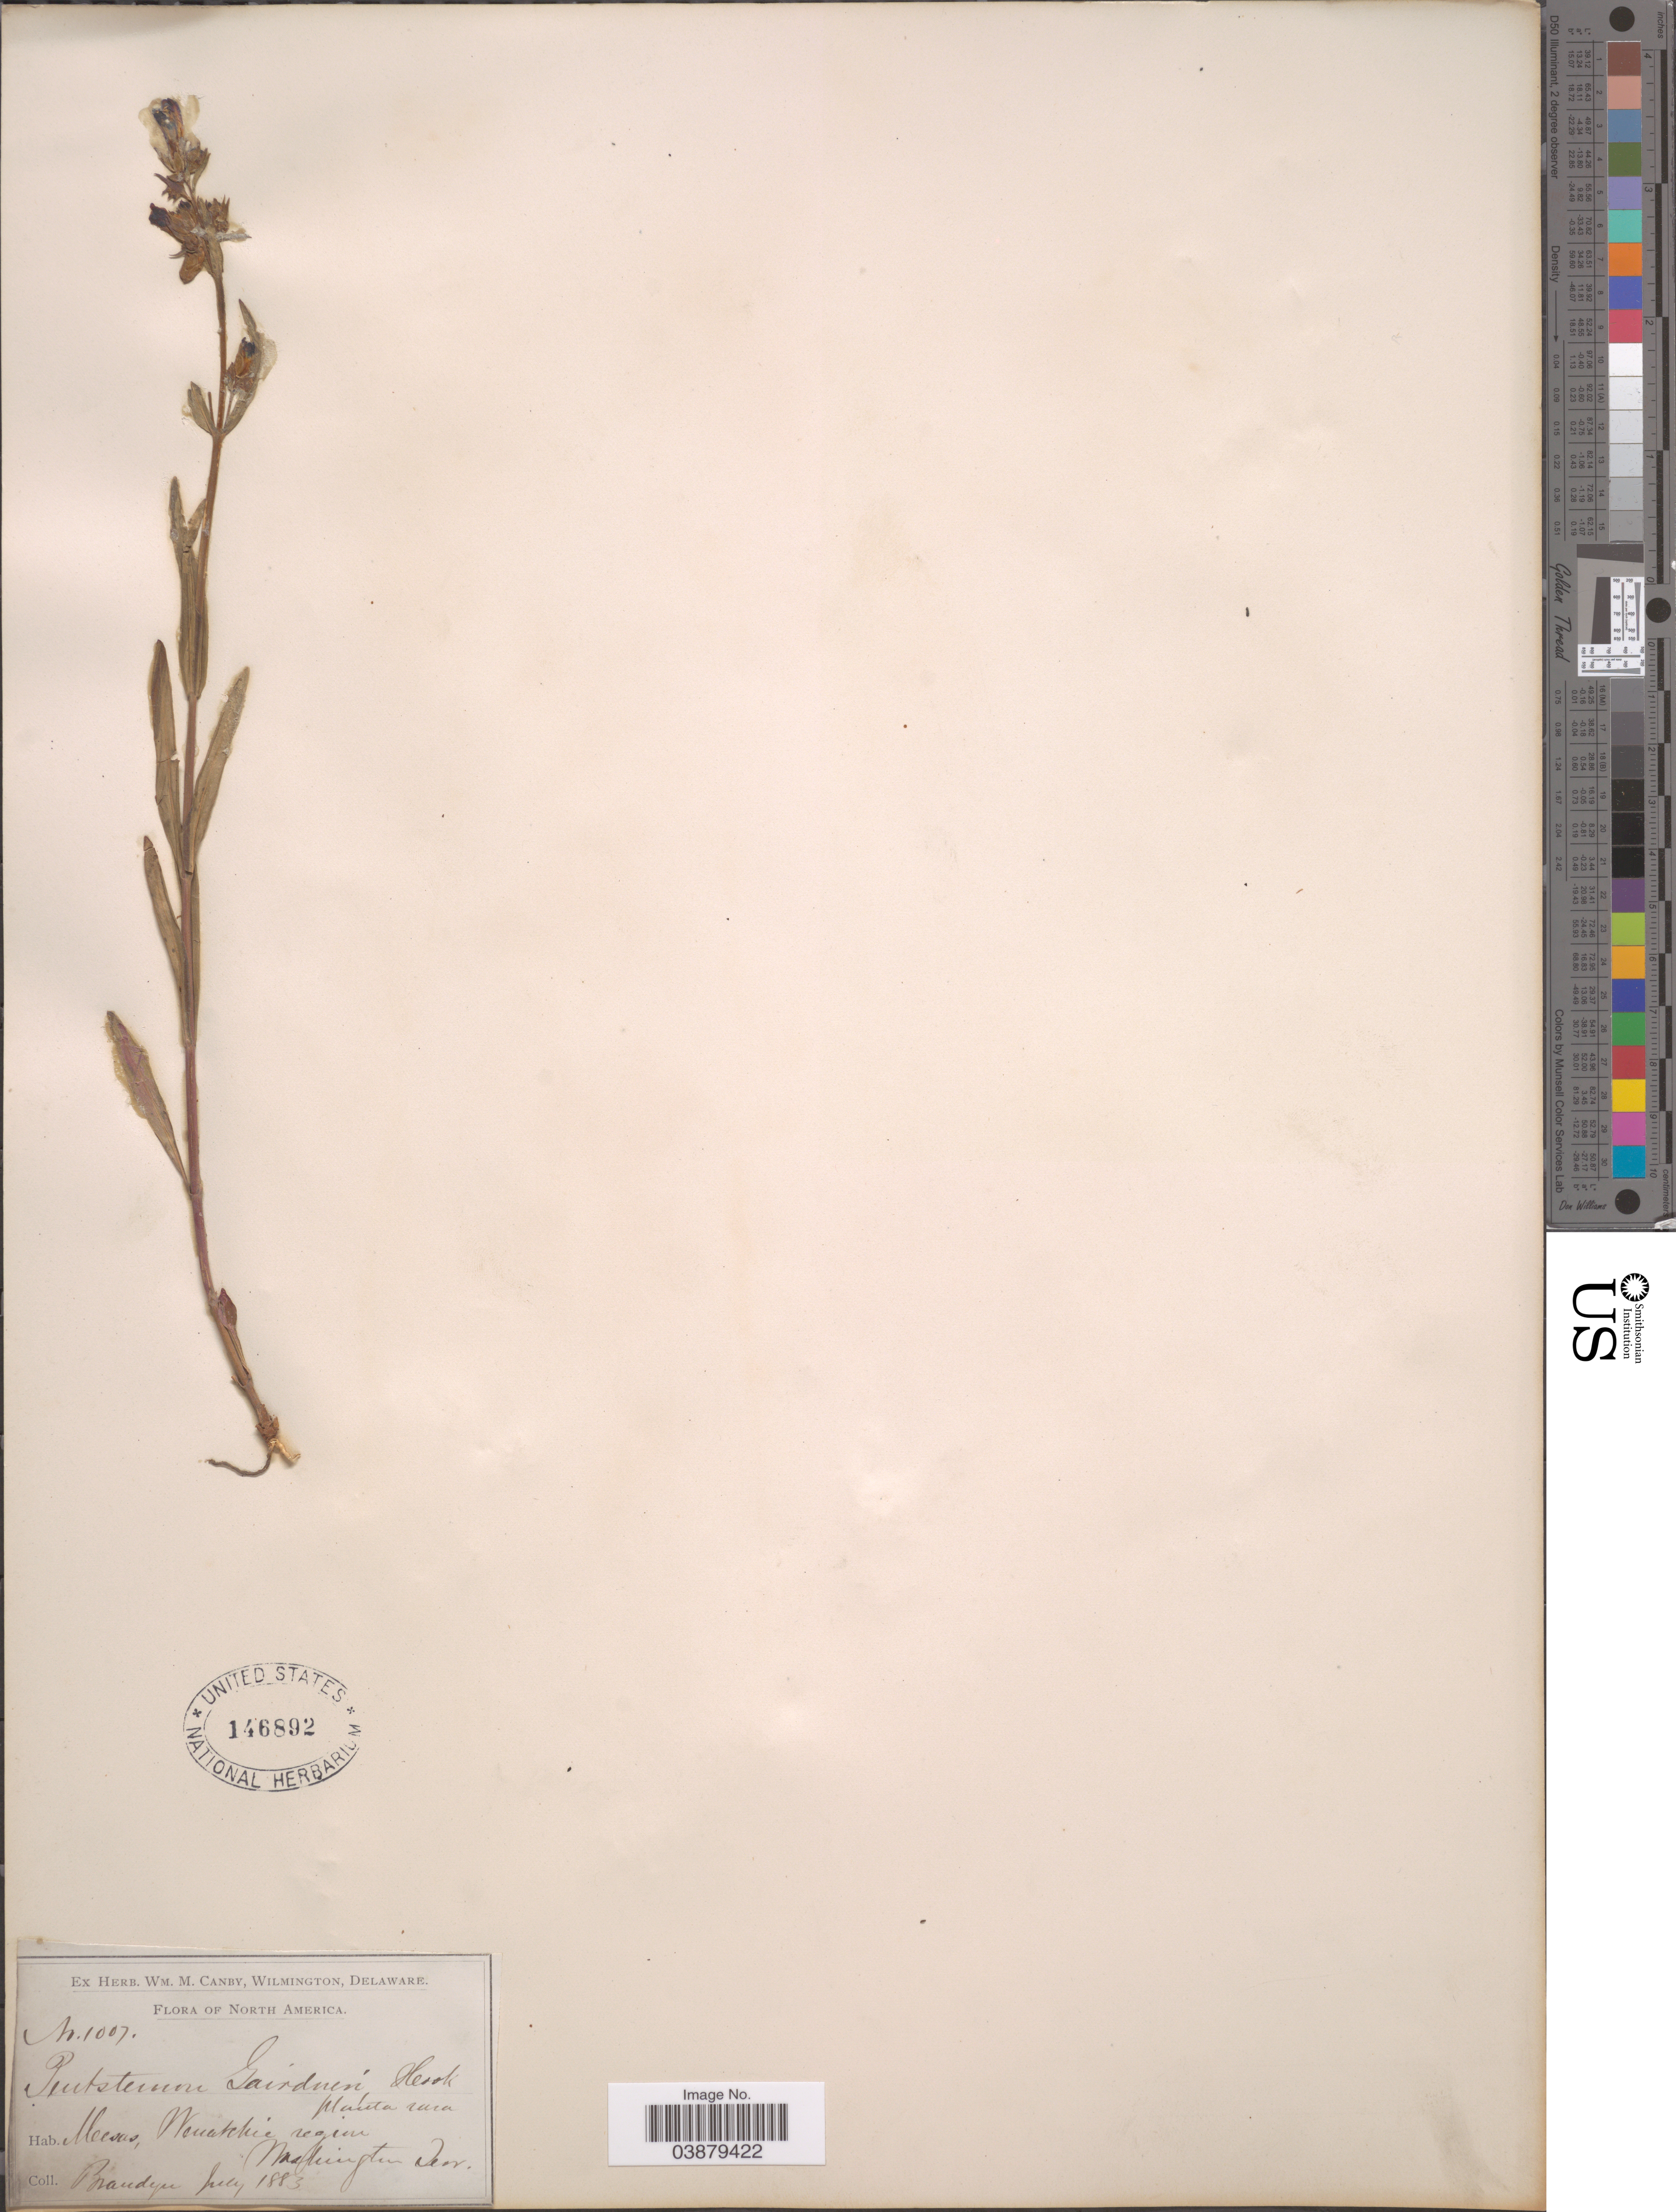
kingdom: Plantae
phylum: Tracheophyta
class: Magnoliopsida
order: Lamiales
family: Plantaginaceae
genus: Penstemon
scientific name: Penstemon sp.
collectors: -- Brandegee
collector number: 1007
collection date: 1883-07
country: United States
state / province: Washington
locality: Mesas, Wenatchie region. Washington Terr.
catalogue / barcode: US 146892